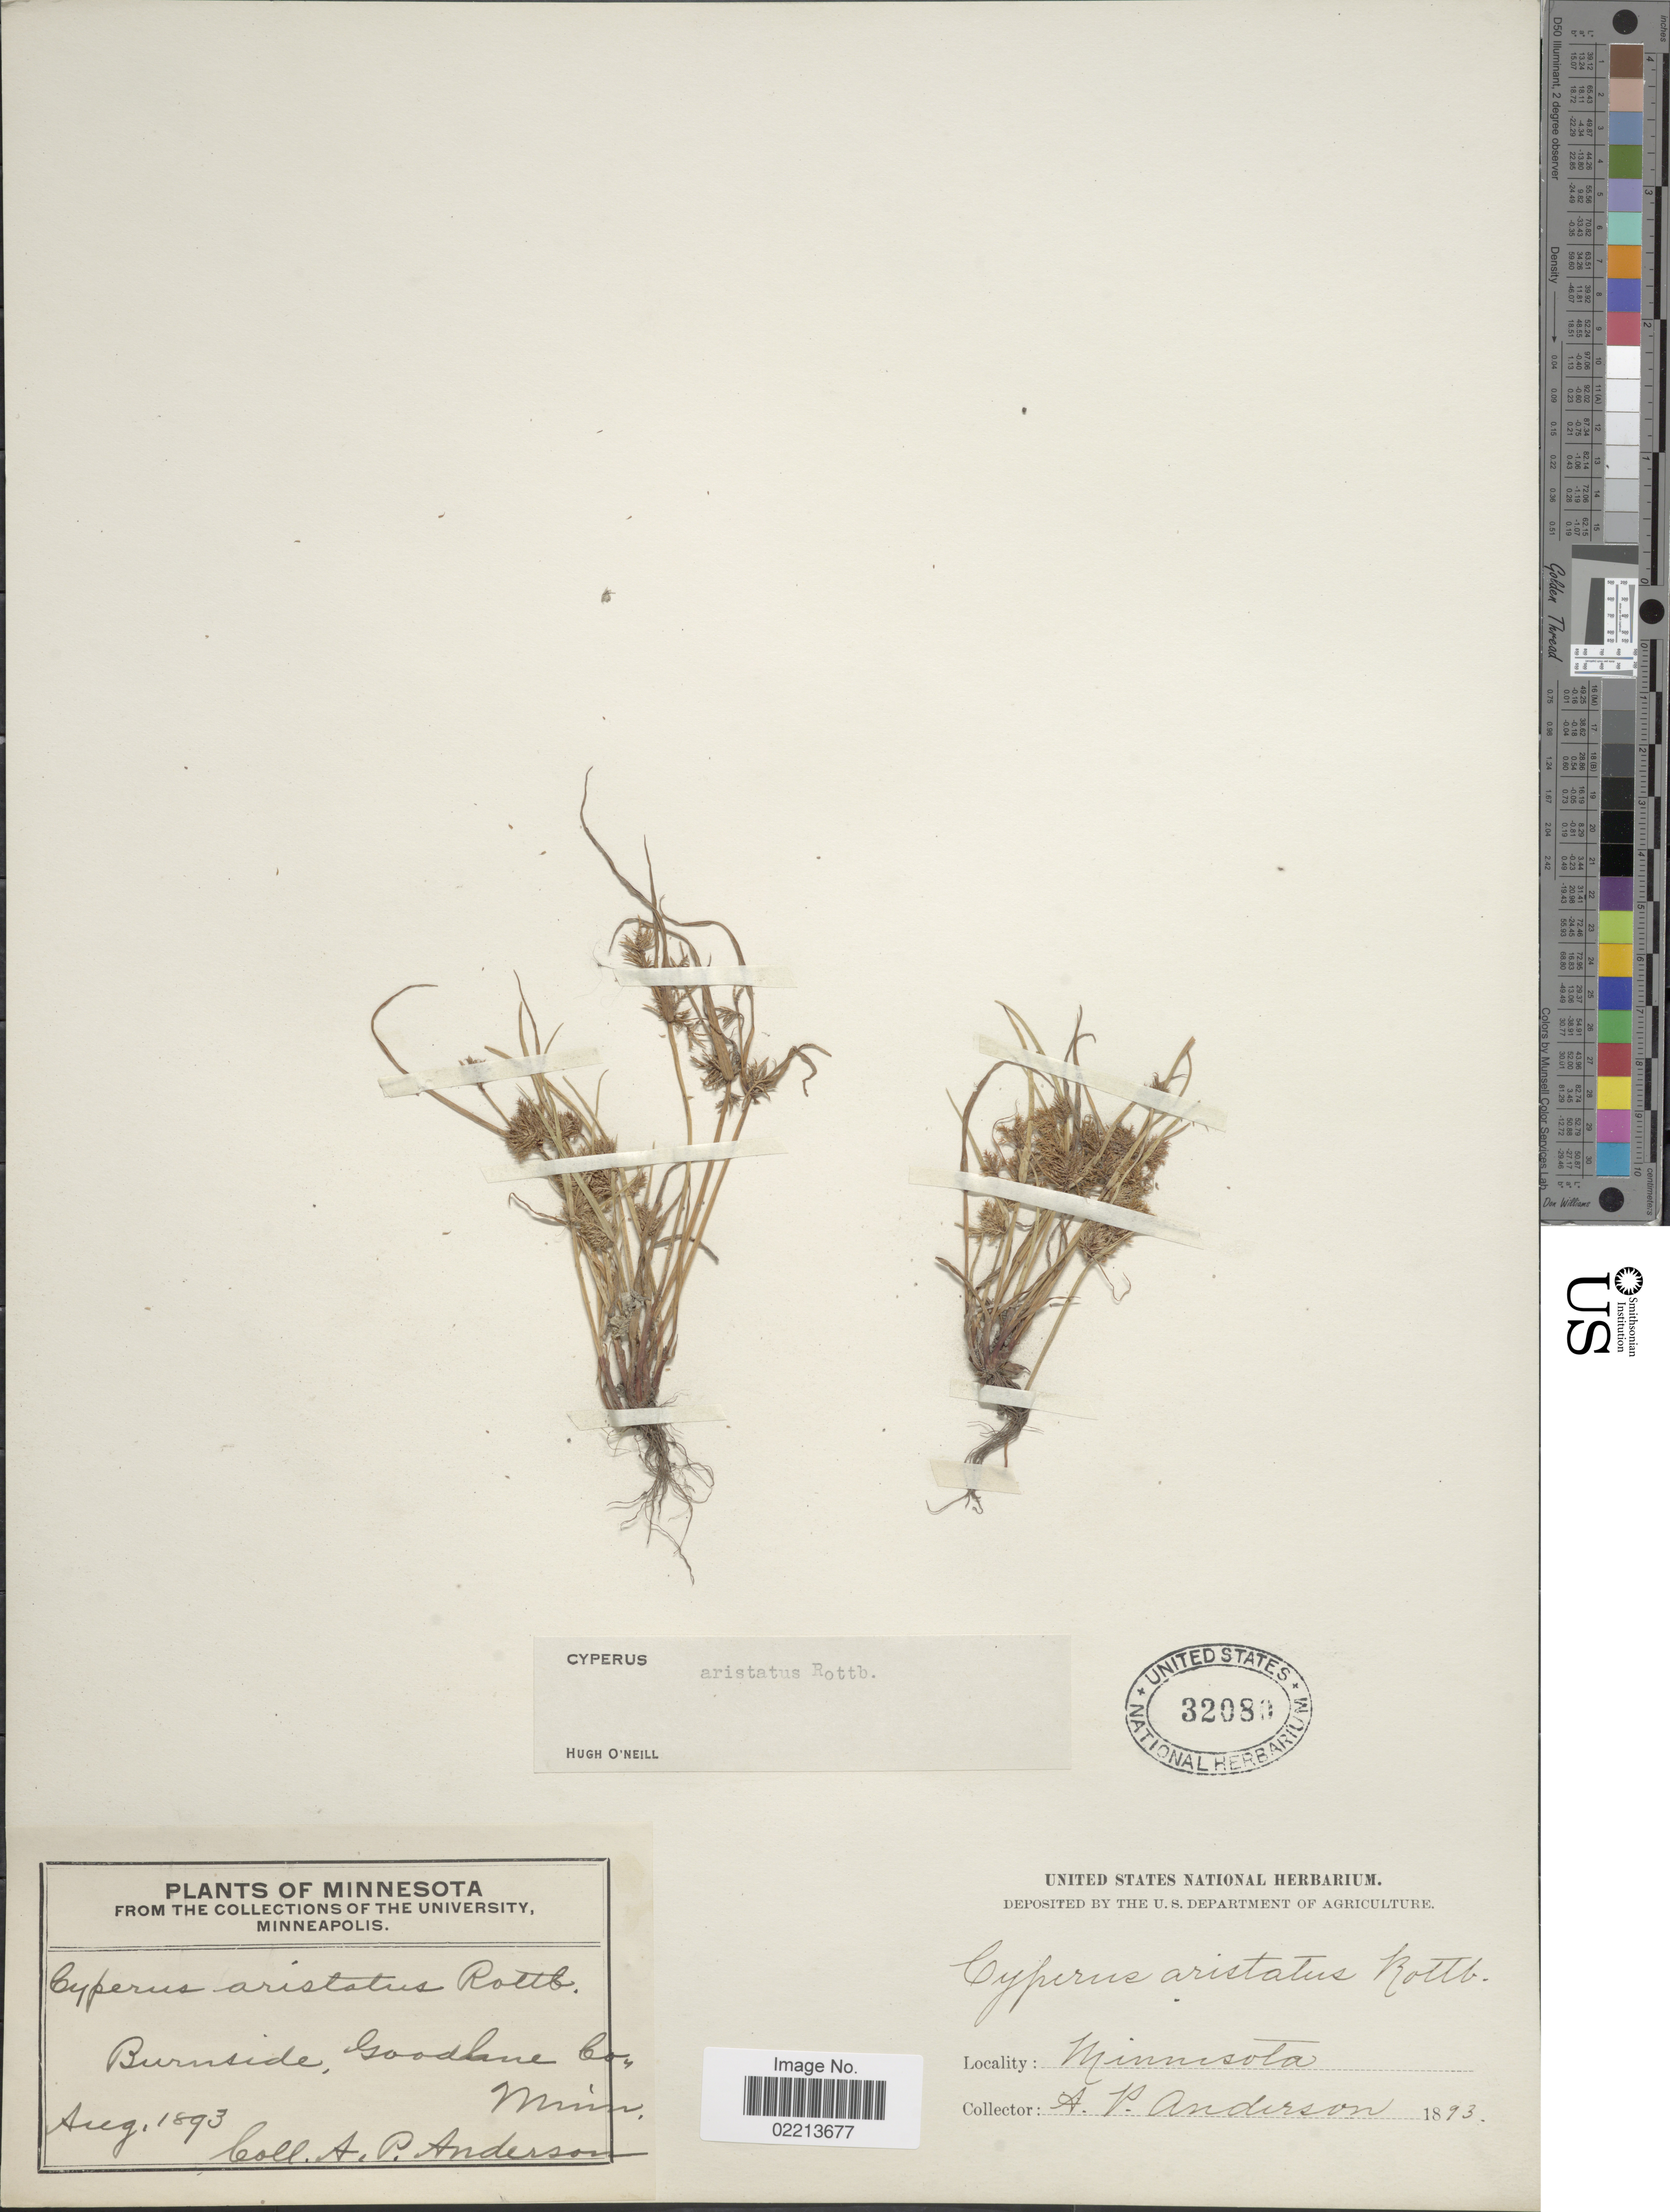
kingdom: Plantae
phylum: Tracheophyta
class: Liliopsida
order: Poales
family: Cyperaceae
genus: Cyperus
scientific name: Cyperus squarrosus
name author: L.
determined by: Strong, Mark T., (BOT), Smithsonian Institution - National Museum of Natural History (UNITED STATES)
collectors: A. P. Anderson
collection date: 1893-08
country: United States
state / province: Minnesota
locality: Burnside, Goodslane Co.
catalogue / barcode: US 32080